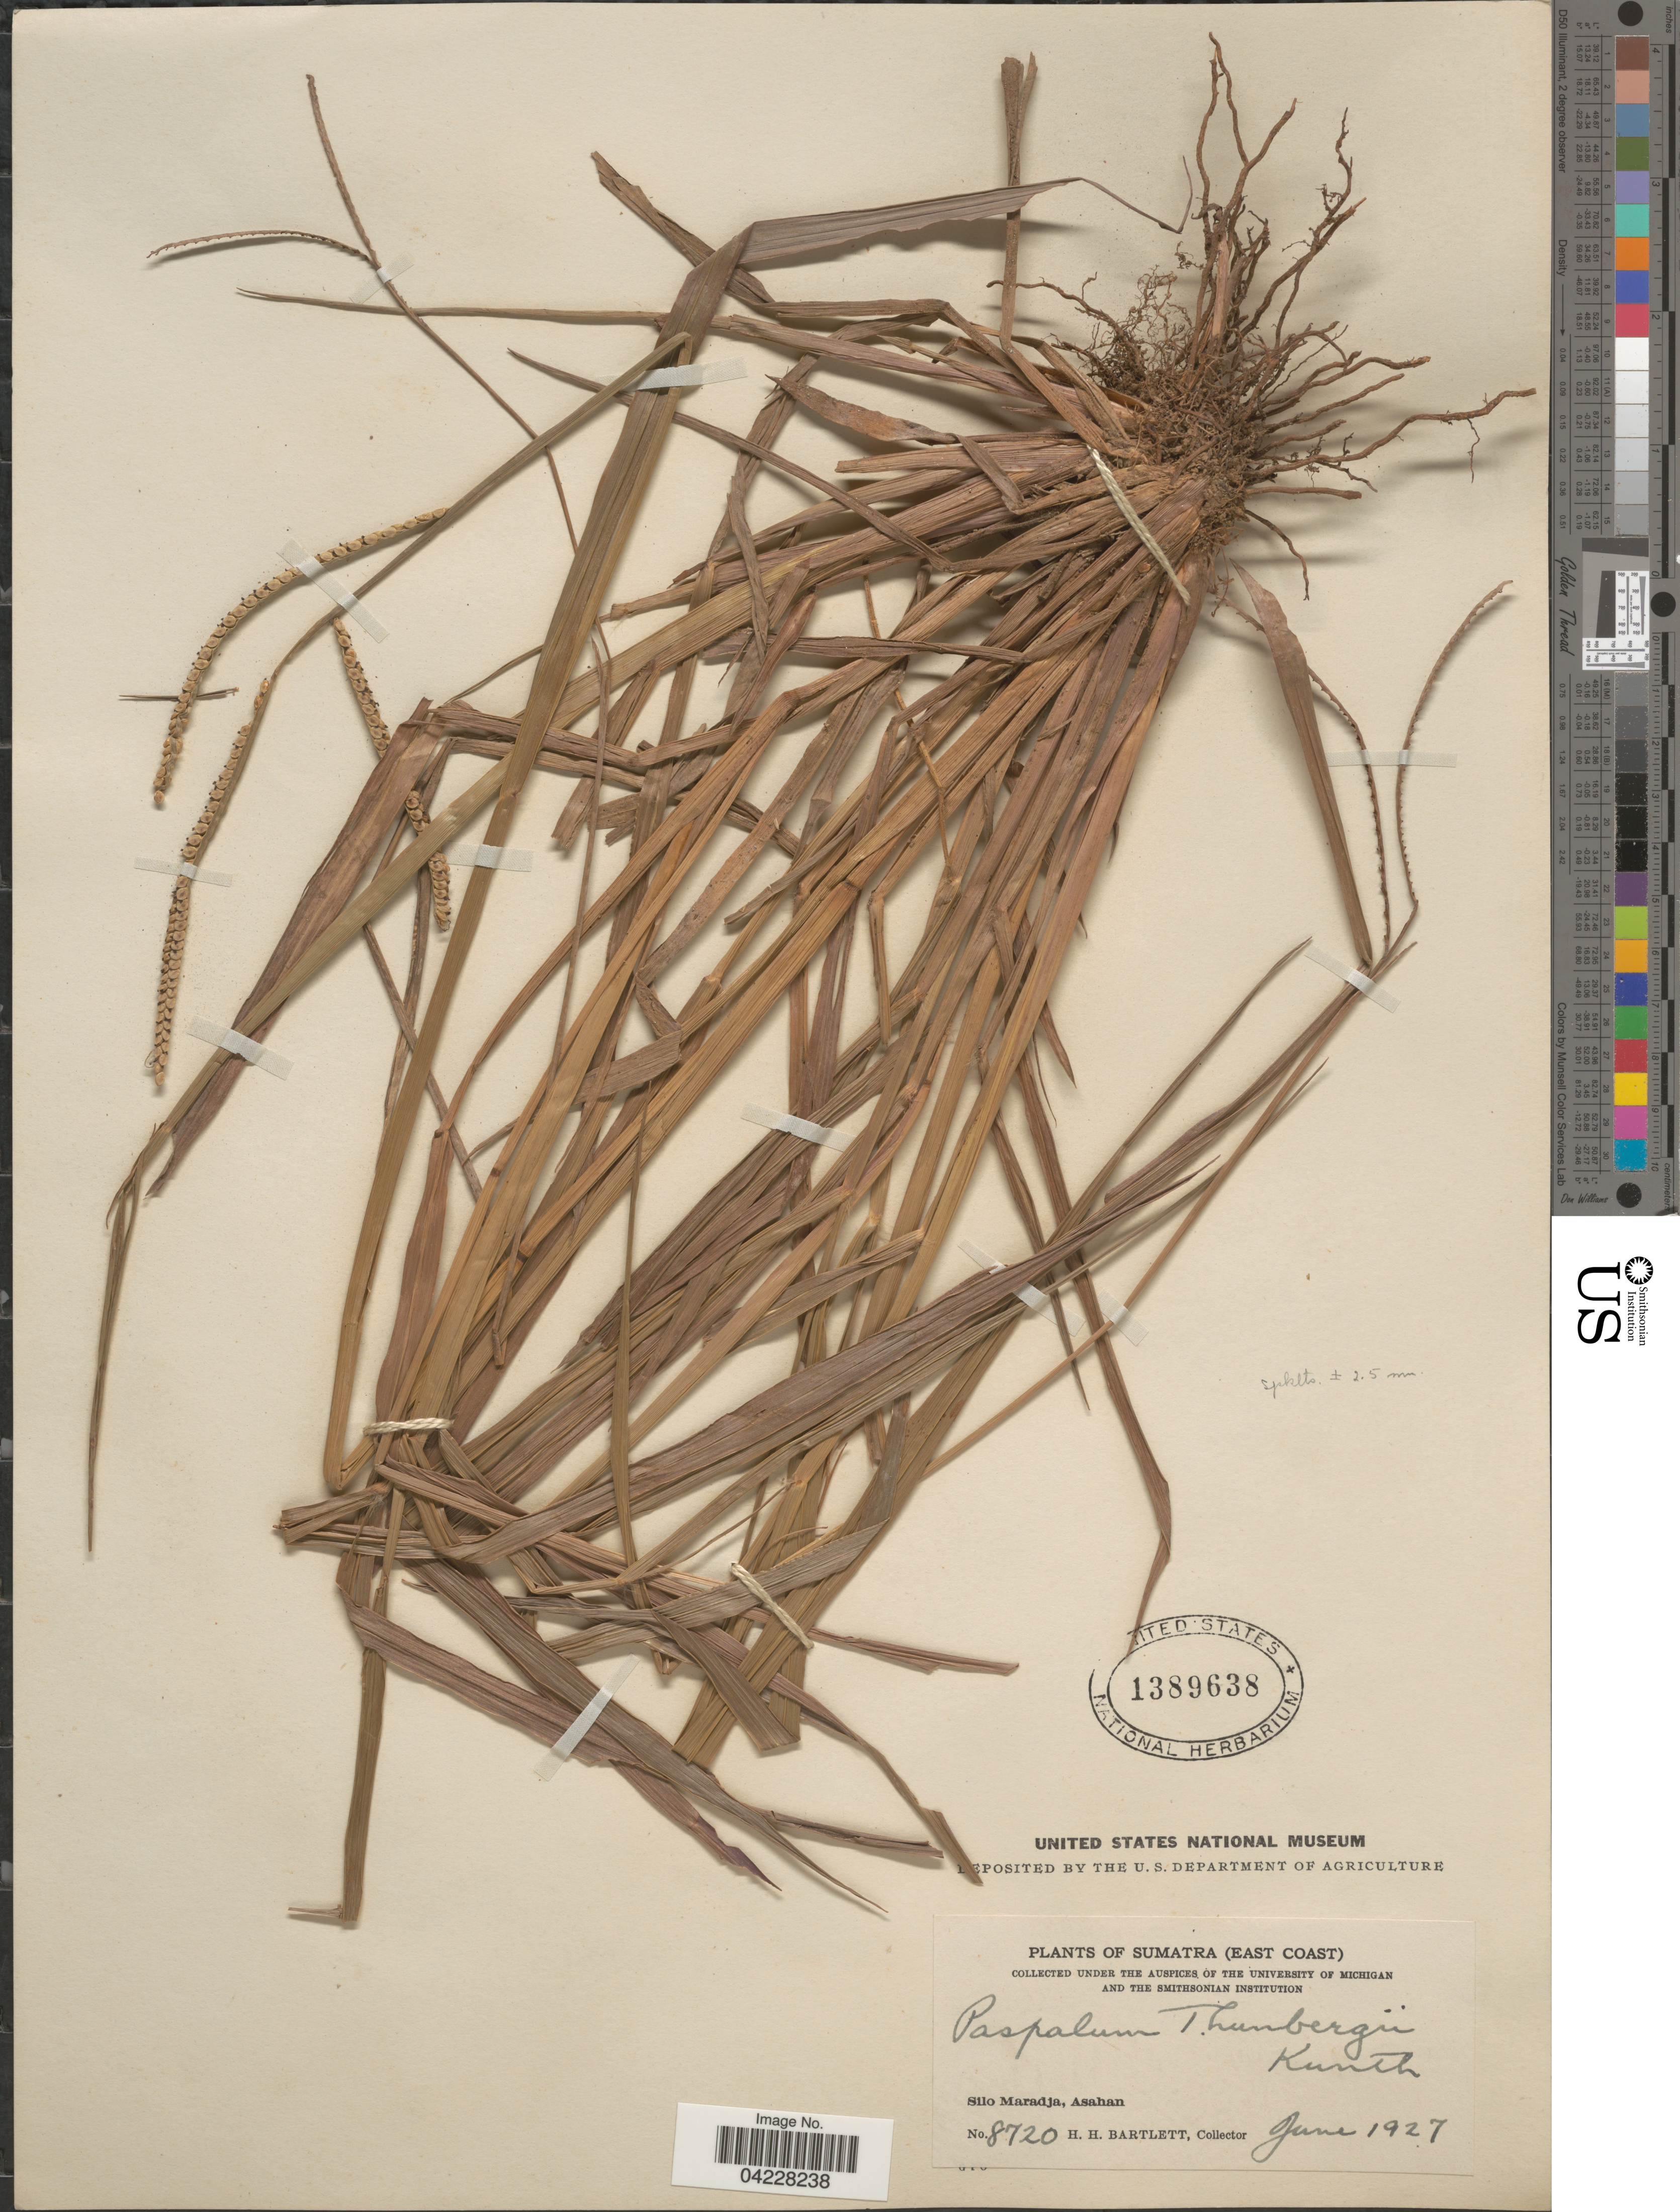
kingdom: Plantae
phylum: Tracheophyta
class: Liliopsida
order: Poales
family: Poaceae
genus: Paspalum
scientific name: Paspalum scrobiculatum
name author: L.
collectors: H. H. Bartlett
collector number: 8720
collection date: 1927-06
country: Indonesia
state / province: Sumatra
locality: (East Coast). Silo Maradja, Asahan.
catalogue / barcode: US 1389638